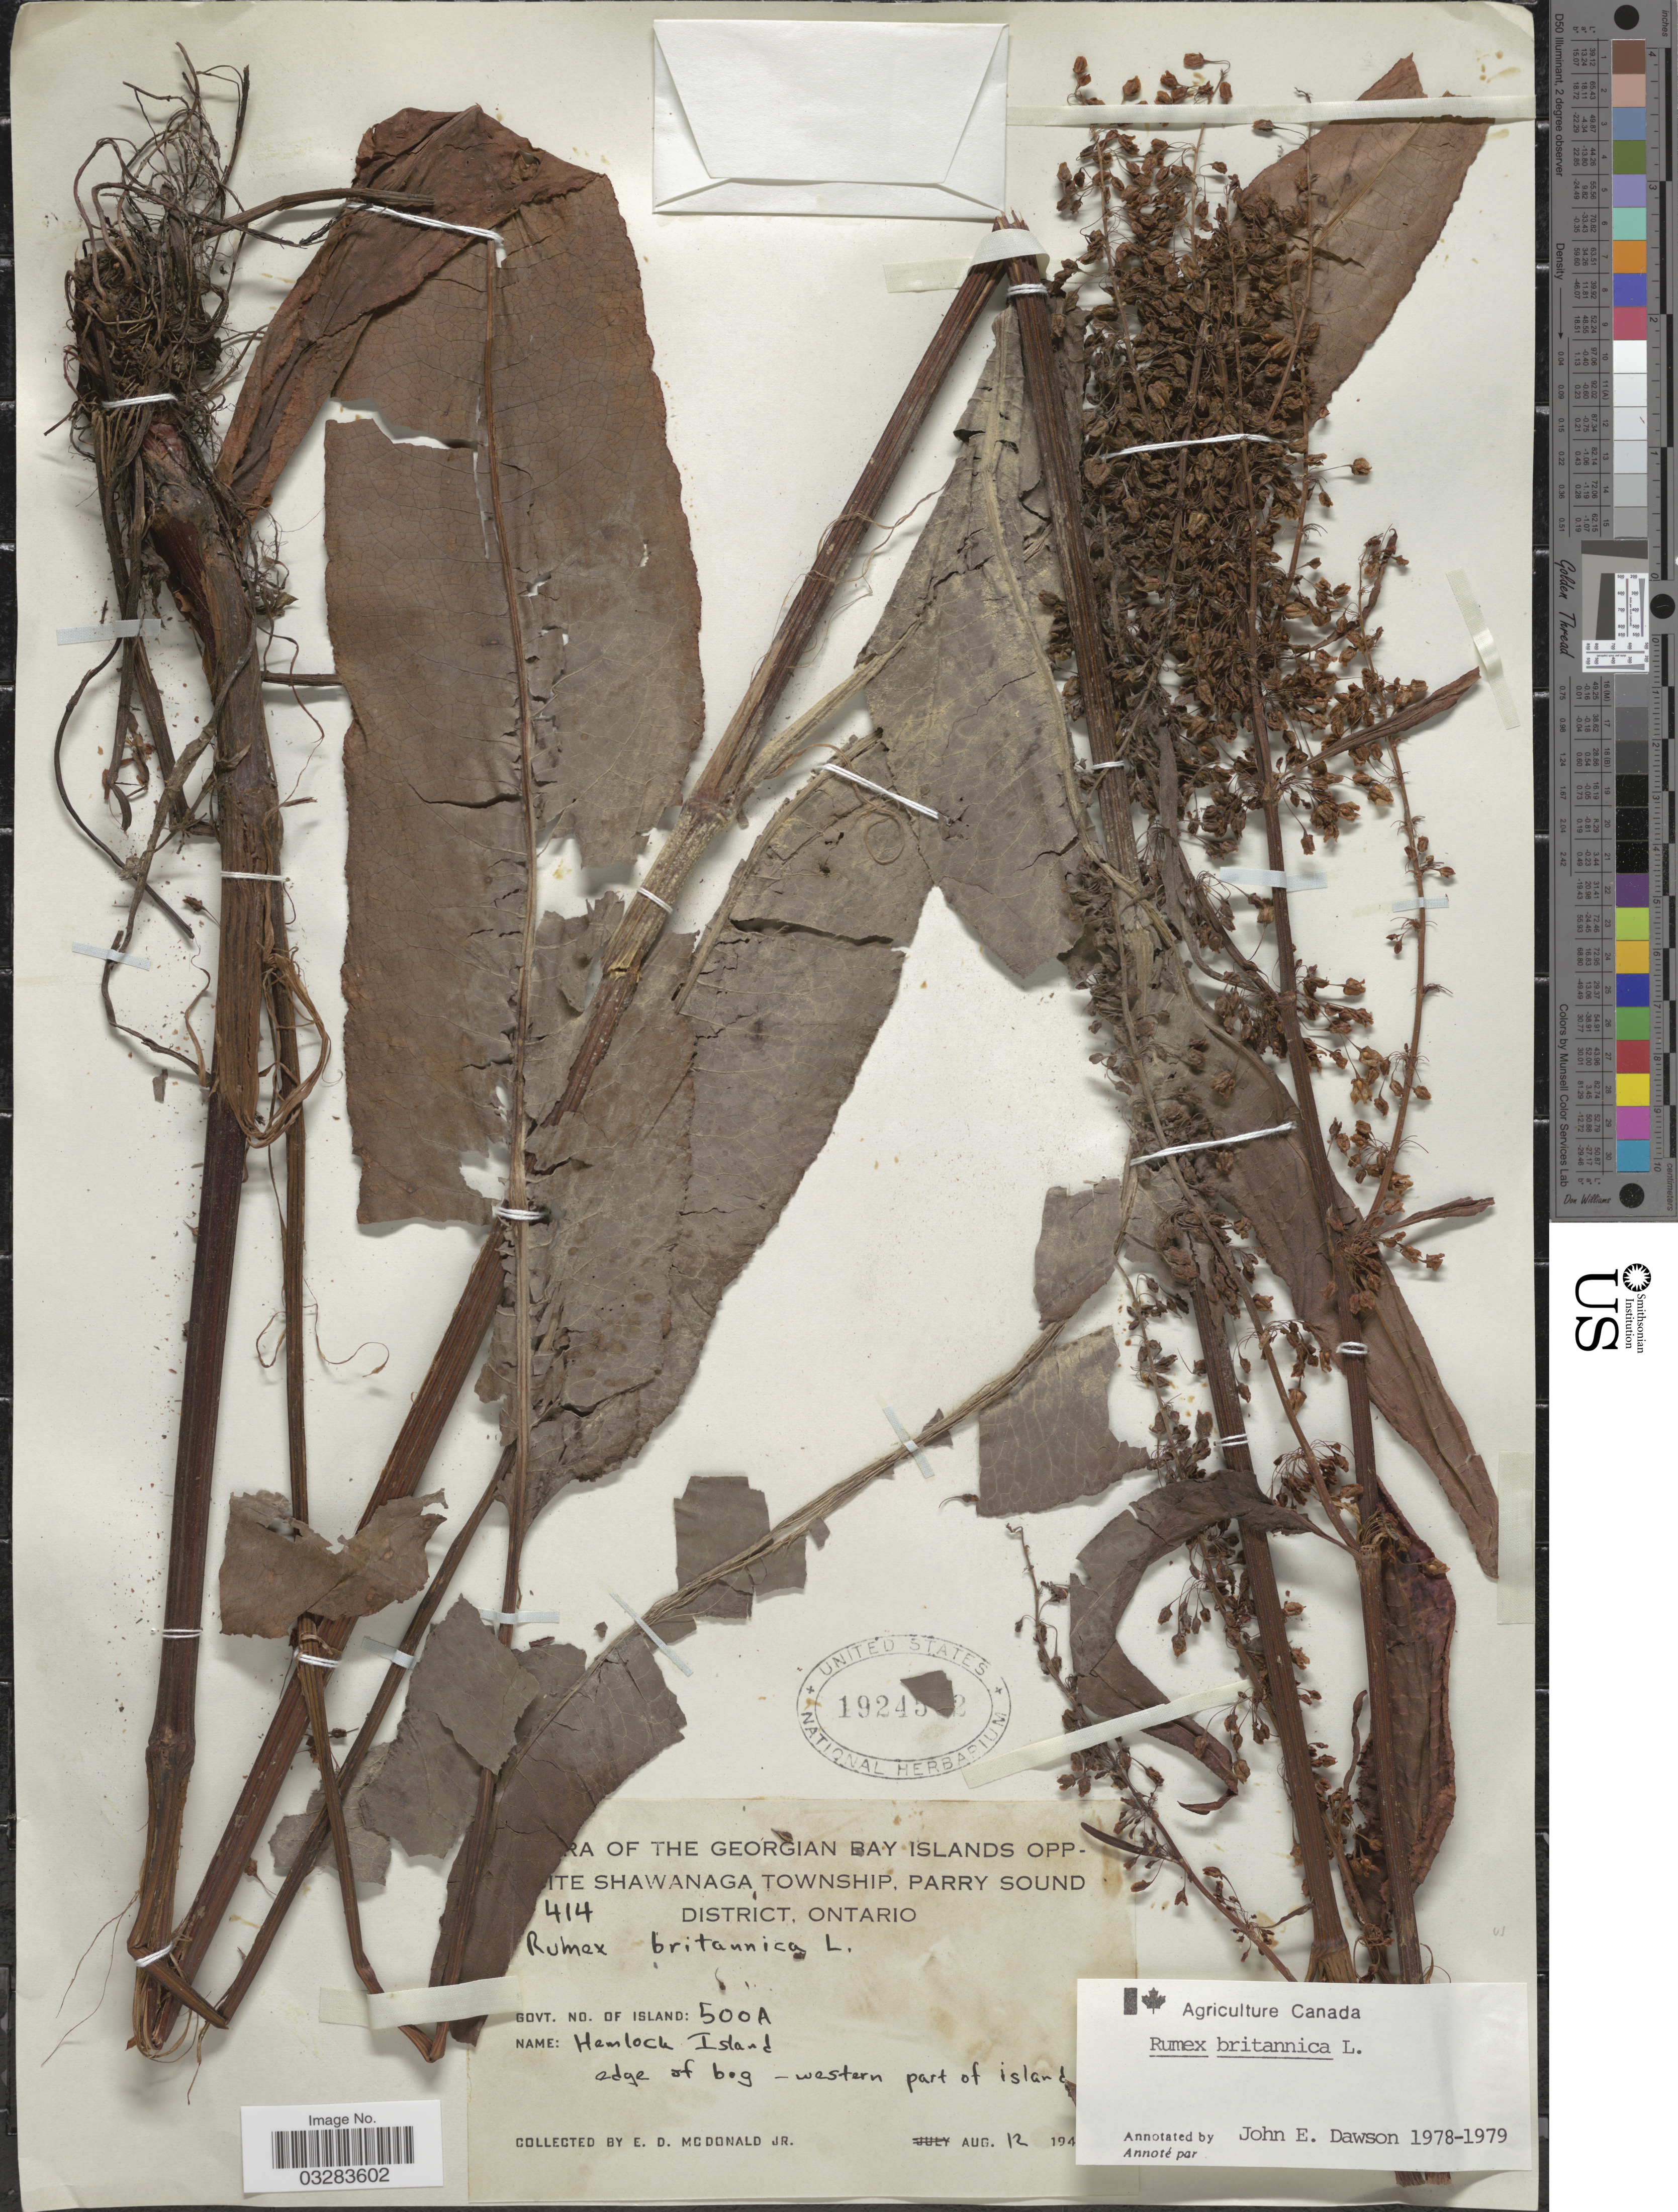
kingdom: Plantae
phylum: Tracheophyta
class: Magnoliopsida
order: Caryophyllales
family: Polygonaceae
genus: Rumex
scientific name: Rumex britannica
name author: L.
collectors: E. D. McDonald Jr.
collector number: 414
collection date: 1941-08-12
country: Canada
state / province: Ontario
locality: Georgian bay Islands opposite Shawanaga Township, Parry Sound District. Hemlock Island. Western park of island.